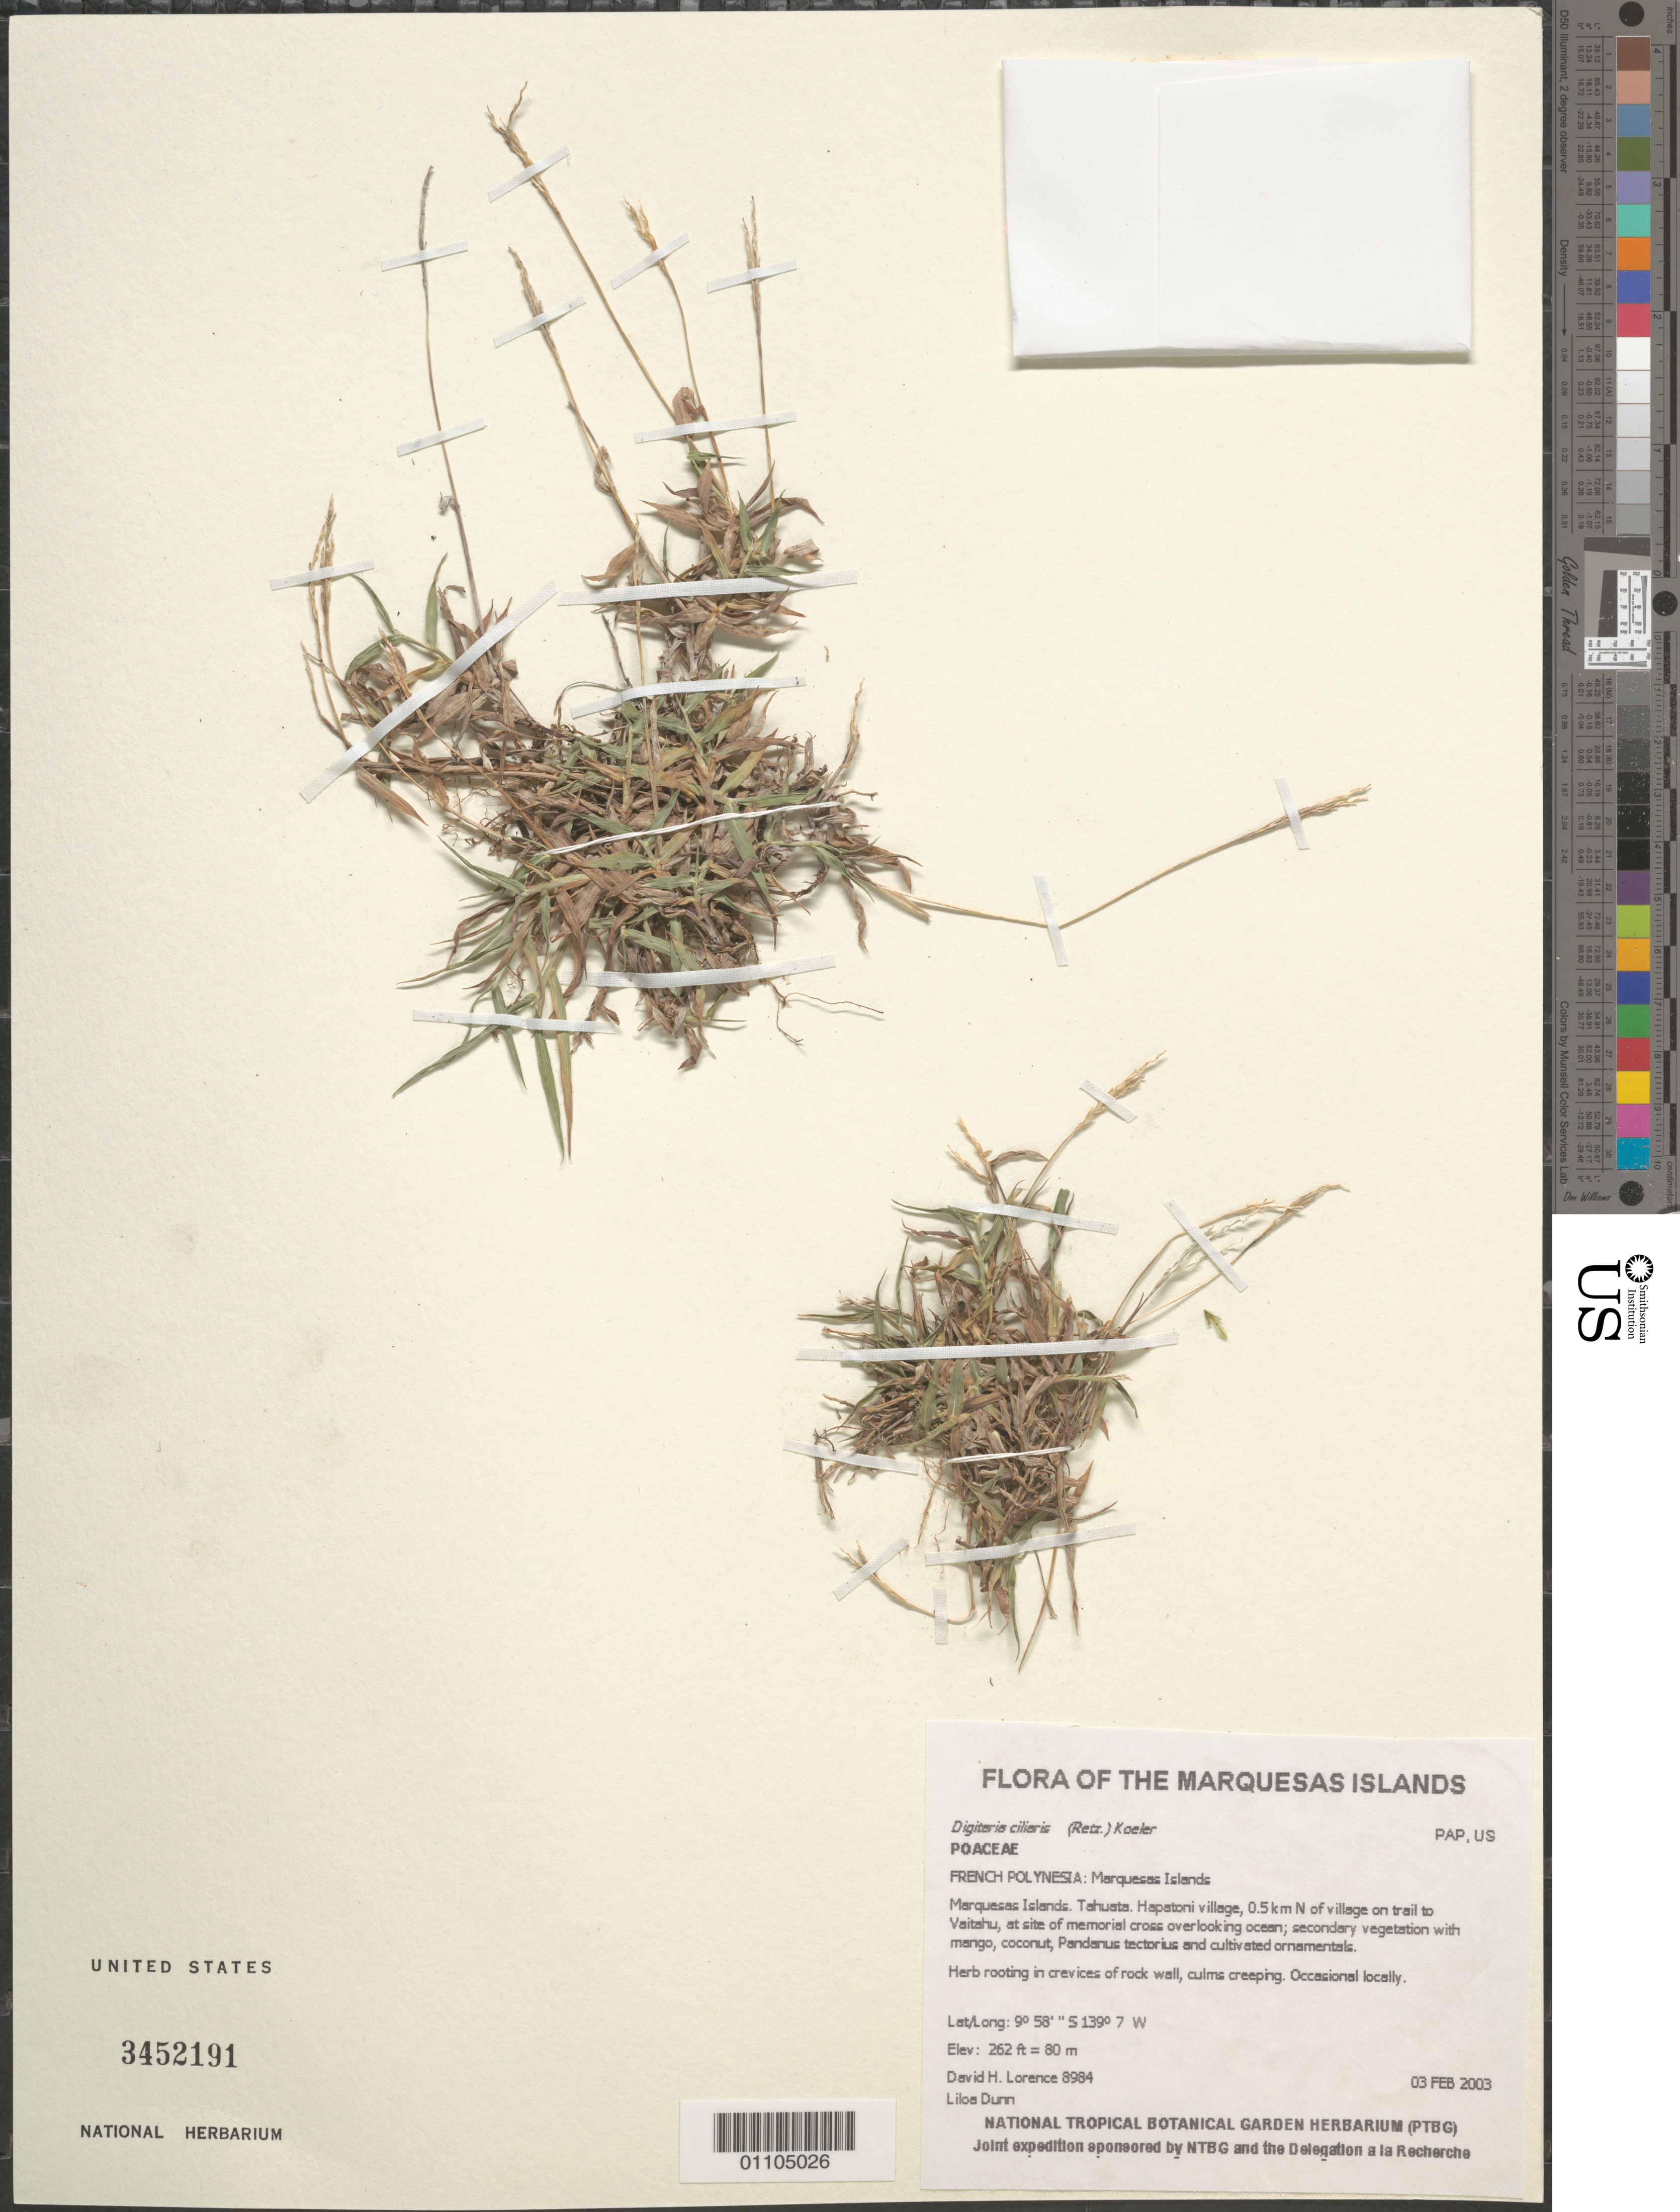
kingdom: Plantae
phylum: Tracheophyta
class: Liliopsida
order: Poales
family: Poaceae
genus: Digitaria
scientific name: Digitaria ciliaris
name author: (Retz.) Koeler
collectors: D. Lorence & L. Dunn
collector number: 8984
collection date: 2003-02-03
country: French Polynesia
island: Tahuata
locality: Hapatoni village, 0.5 km N of village on trail to Vaitahu, at site of memorial cross overlooking ocean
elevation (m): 80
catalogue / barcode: US 3452191